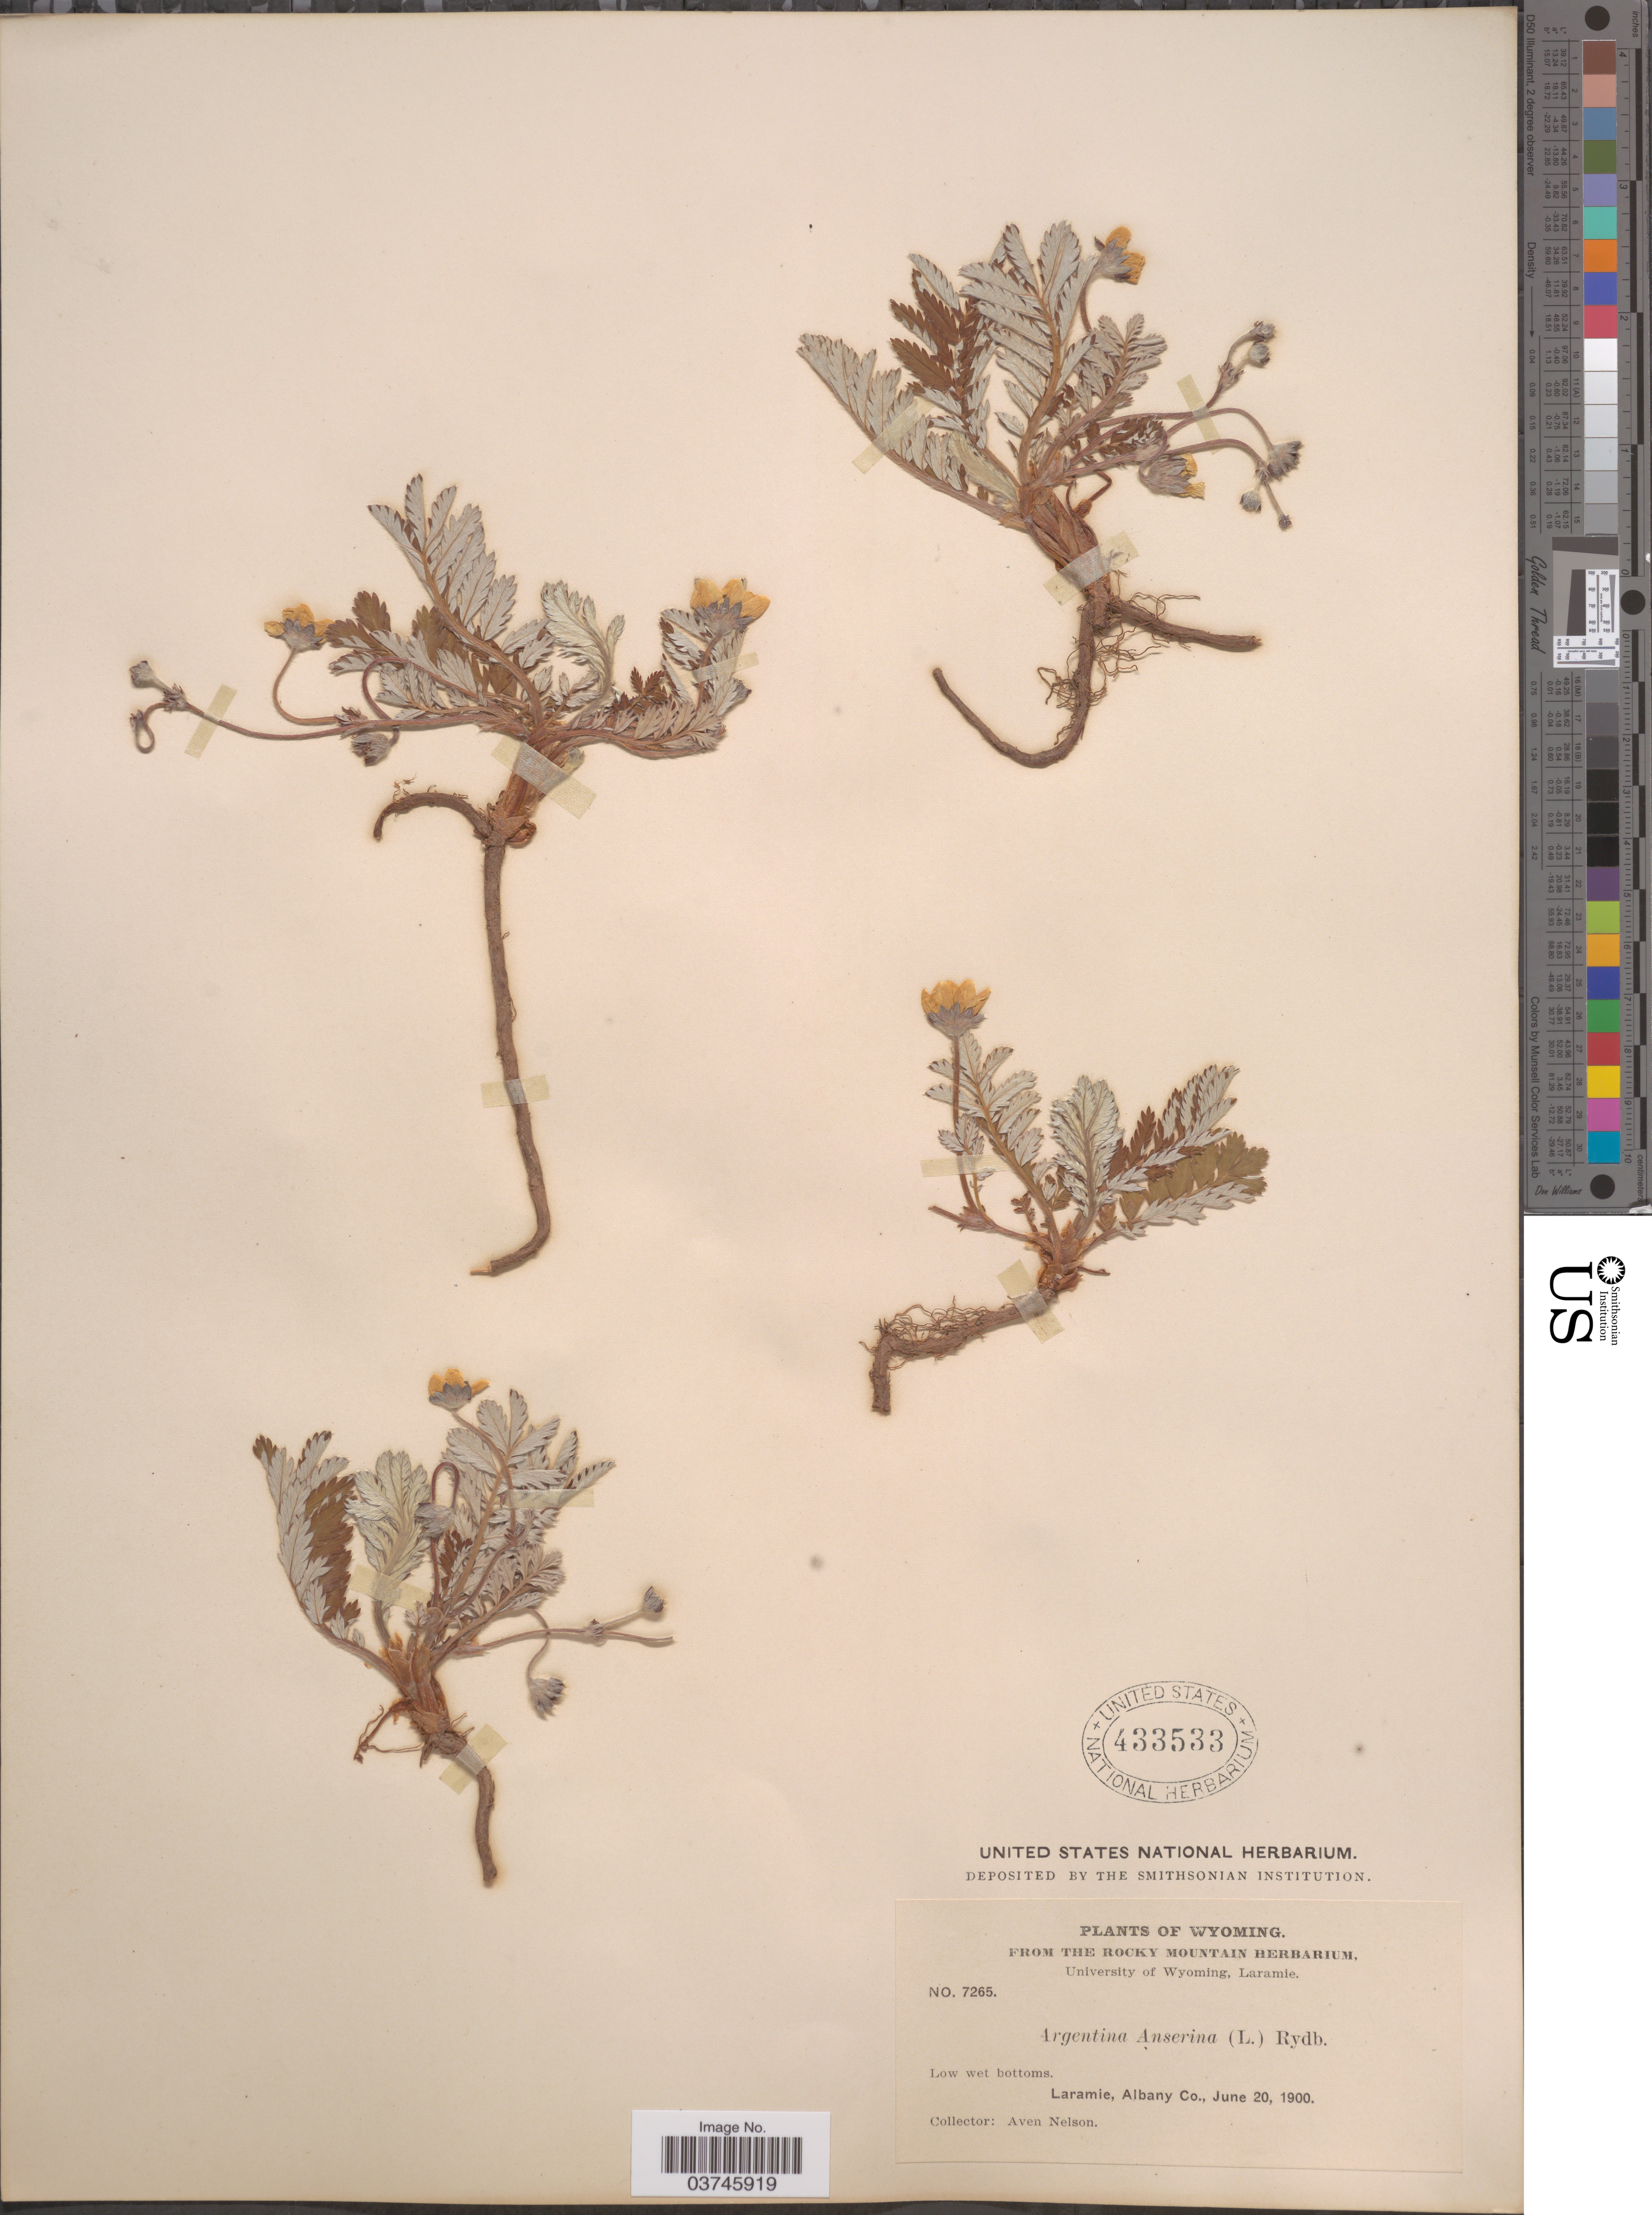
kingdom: Plantae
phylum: Tracheophyta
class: Magnoliopsida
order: Rosales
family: Rosaceae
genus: Argentina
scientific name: Argentina anserina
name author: (L.) Rydb.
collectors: A. Nelson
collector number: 7265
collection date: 1900-06-20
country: United States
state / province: Wyoming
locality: Laramie, Albany Co.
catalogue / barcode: US 433533